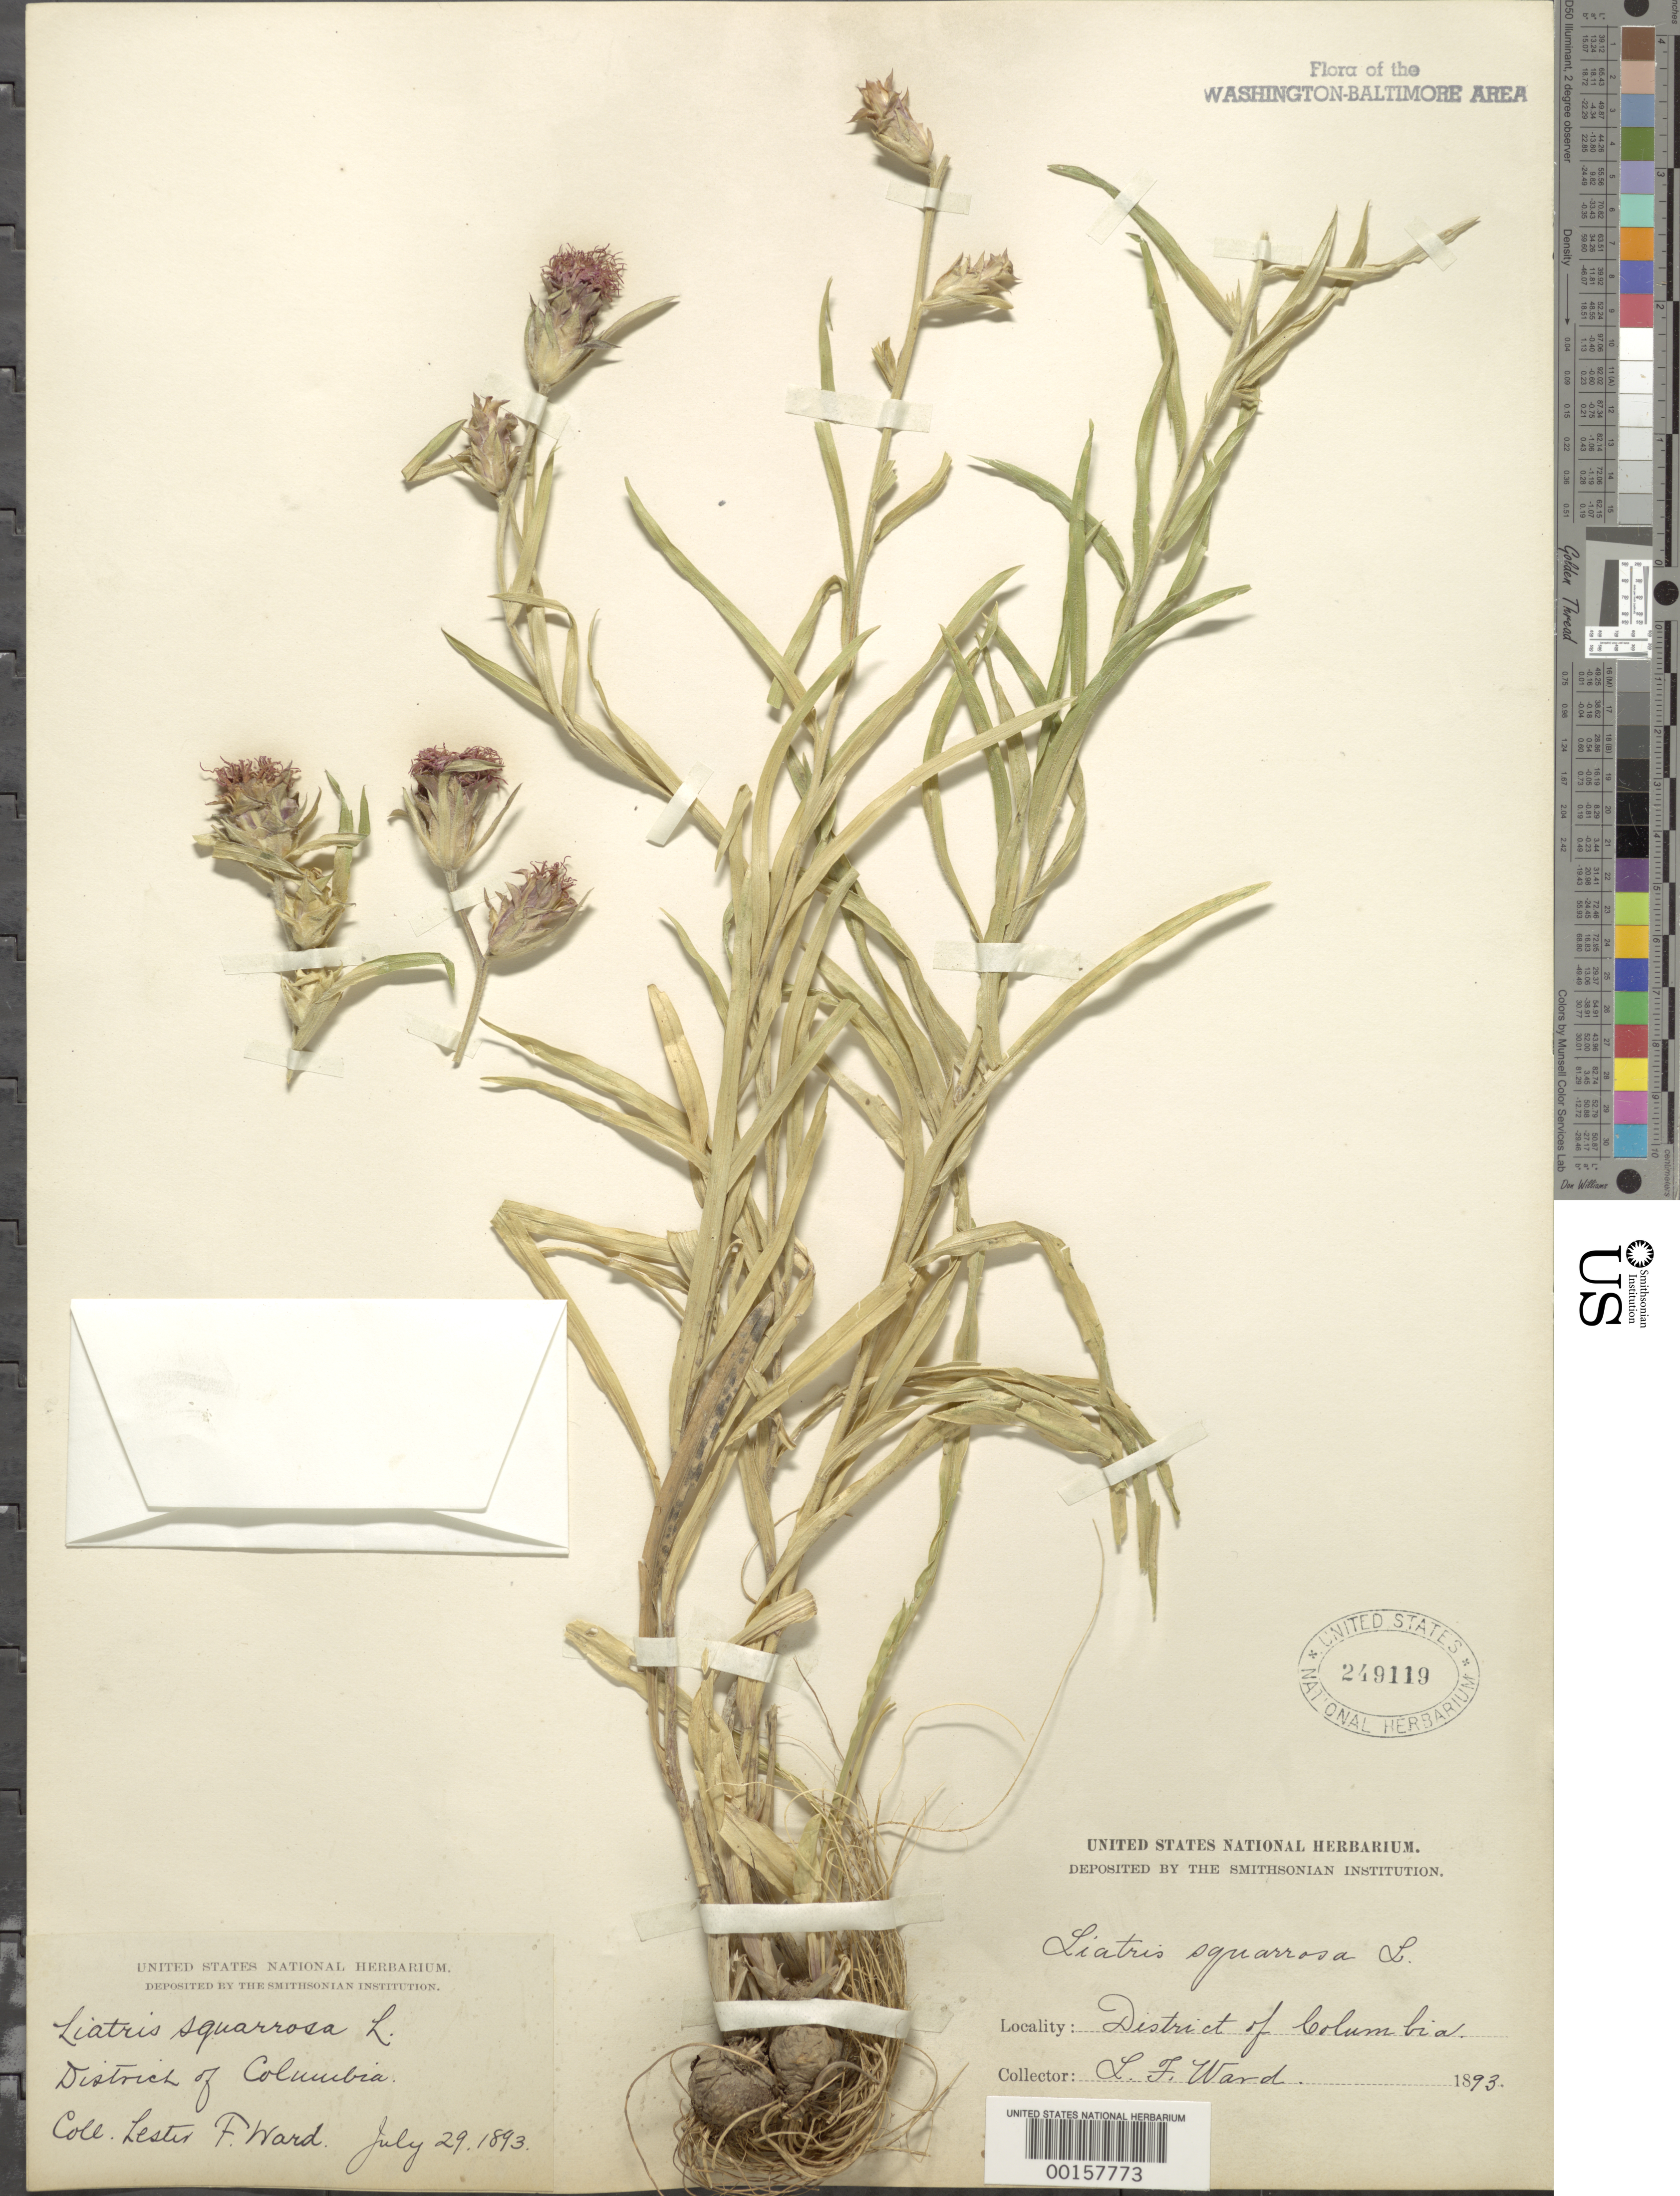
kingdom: Plantae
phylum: Tracheophyta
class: Magnoliopsida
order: Asterales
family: Asteraceae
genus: Liatris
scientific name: Liatris squarrosa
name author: (L.) Michx.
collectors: L. F. Ward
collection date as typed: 29 Jul 1893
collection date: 1893-07-29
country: United States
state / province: District of Columbia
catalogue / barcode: US 249119